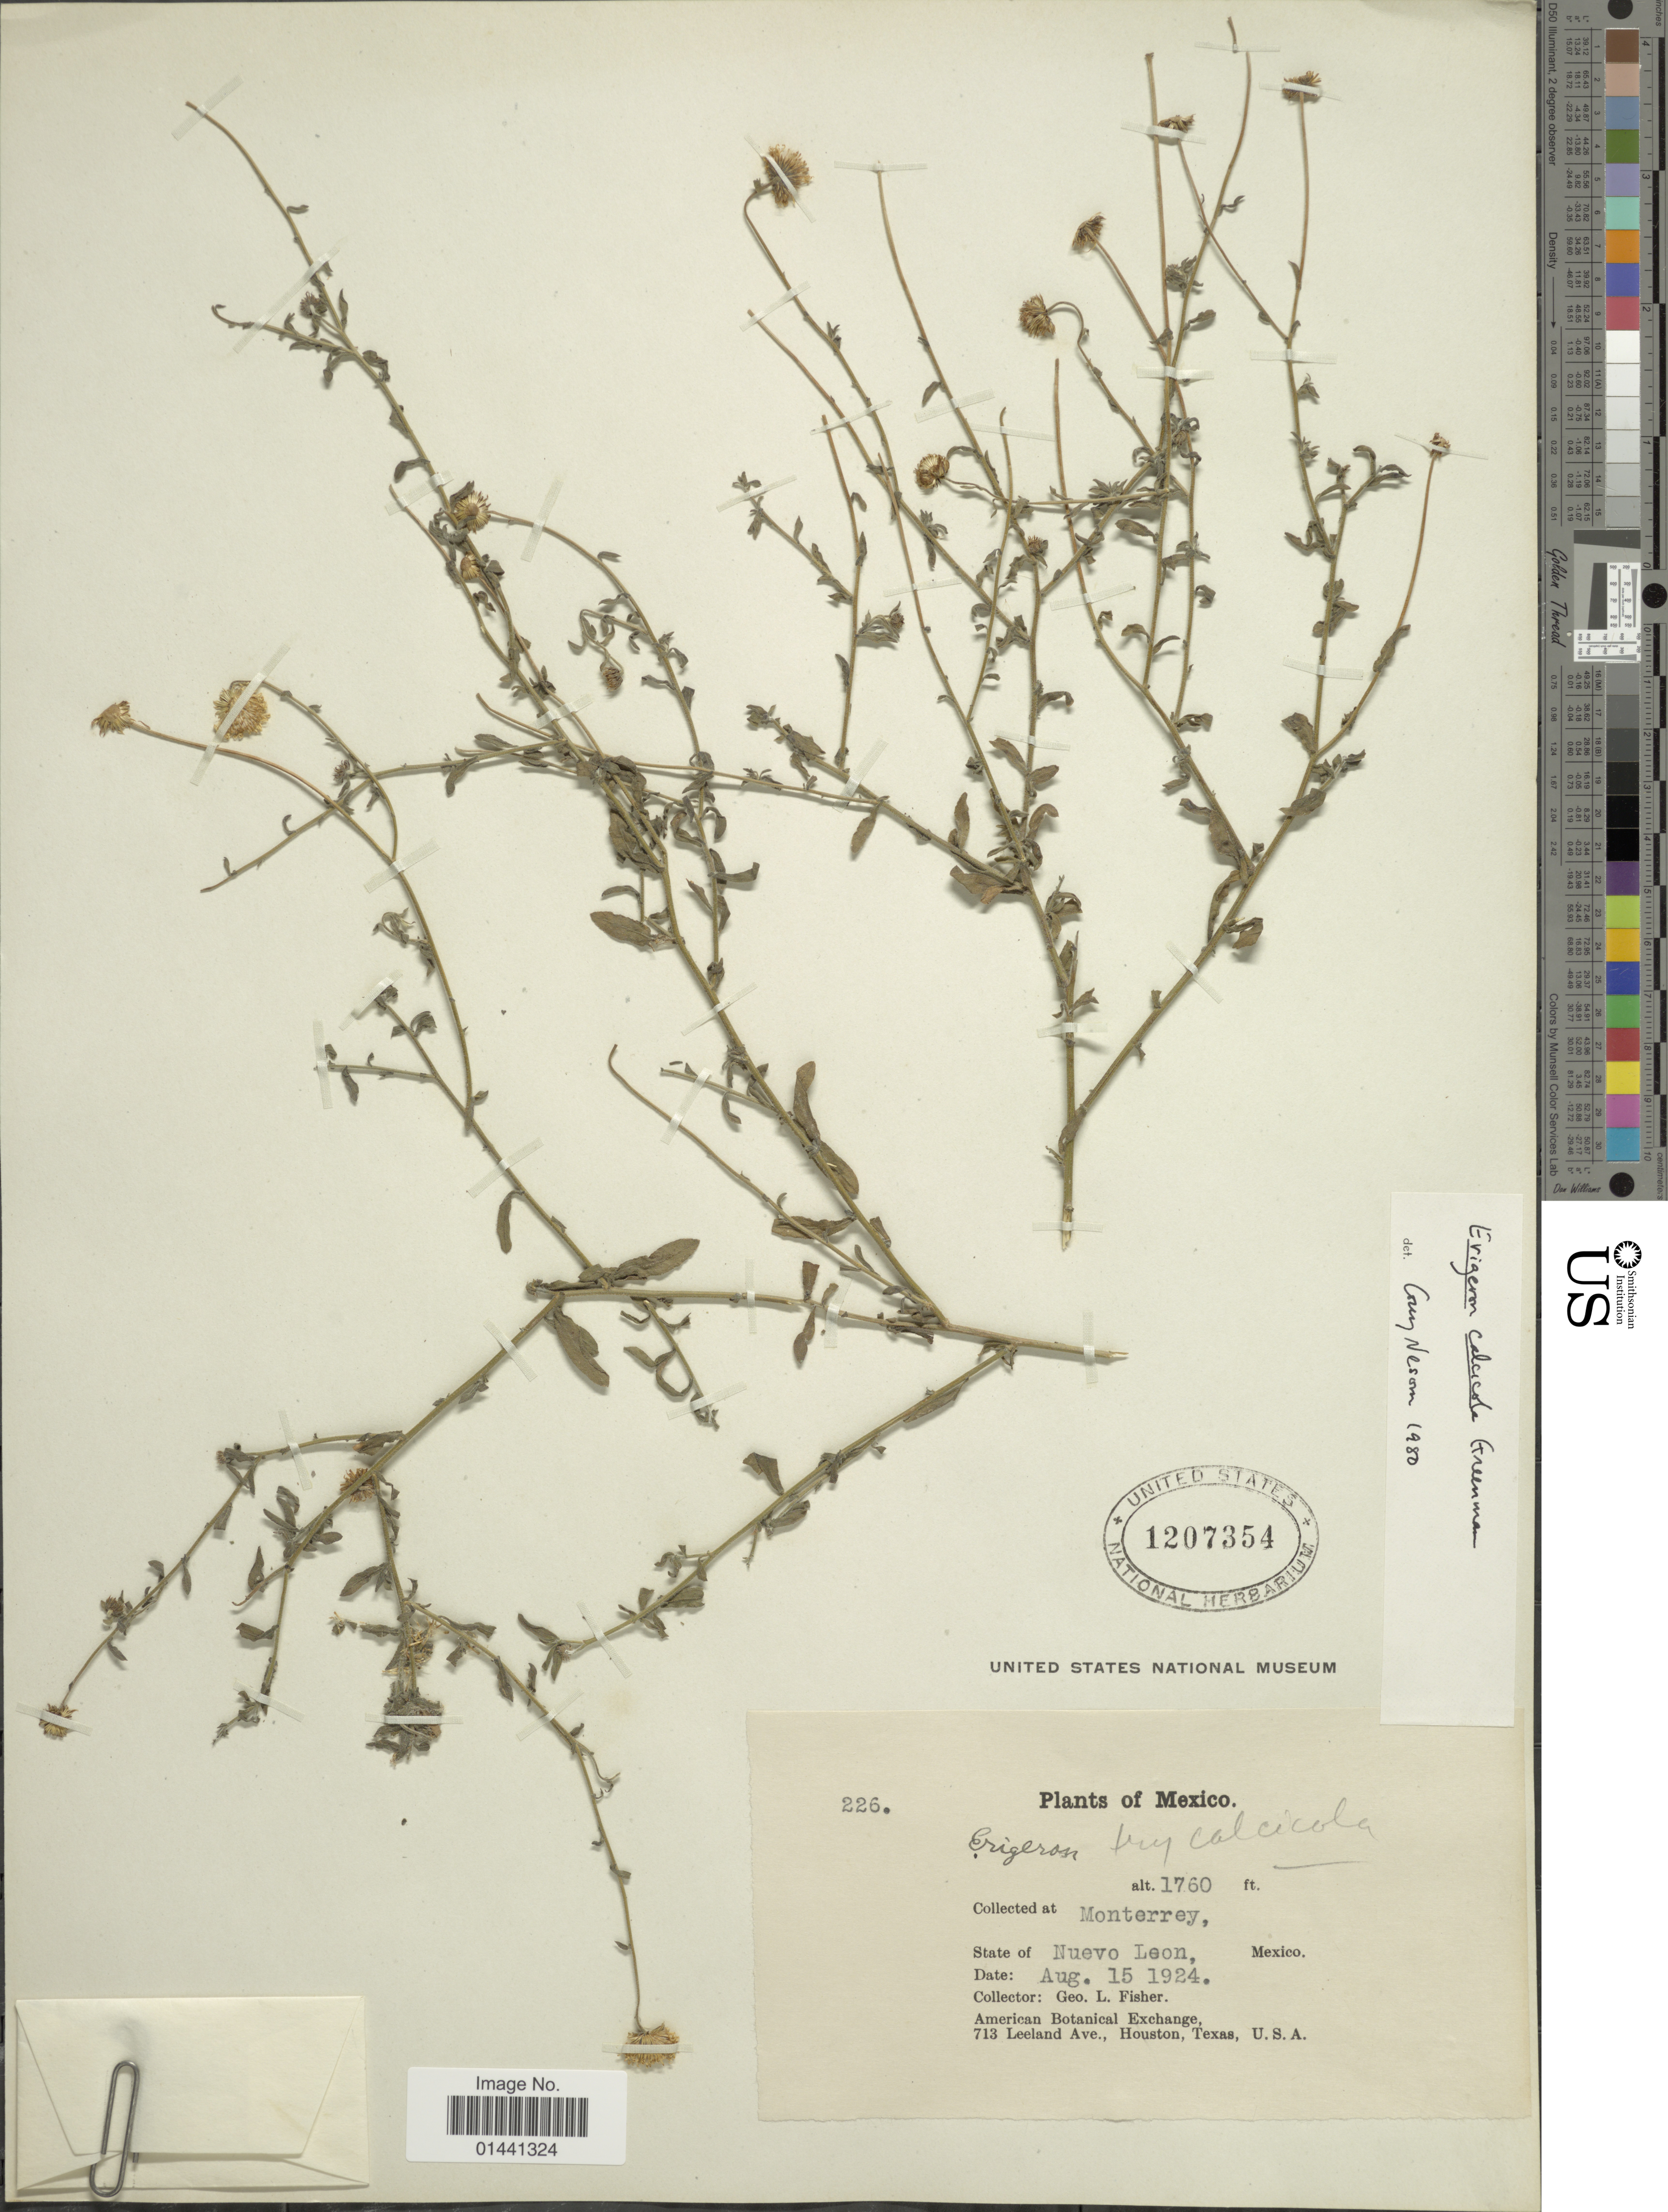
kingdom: Plantae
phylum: Tracheophyta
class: Magnoliopsida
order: Asterales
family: Asteraceae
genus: Erigeron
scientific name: Erigeron calcicola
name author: Greenm.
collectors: G. L. Fisher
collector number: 226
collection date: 1924-08-15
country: Mexico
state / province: Nuevo León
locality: Monterrey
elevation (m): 536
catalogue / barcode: US 1207354